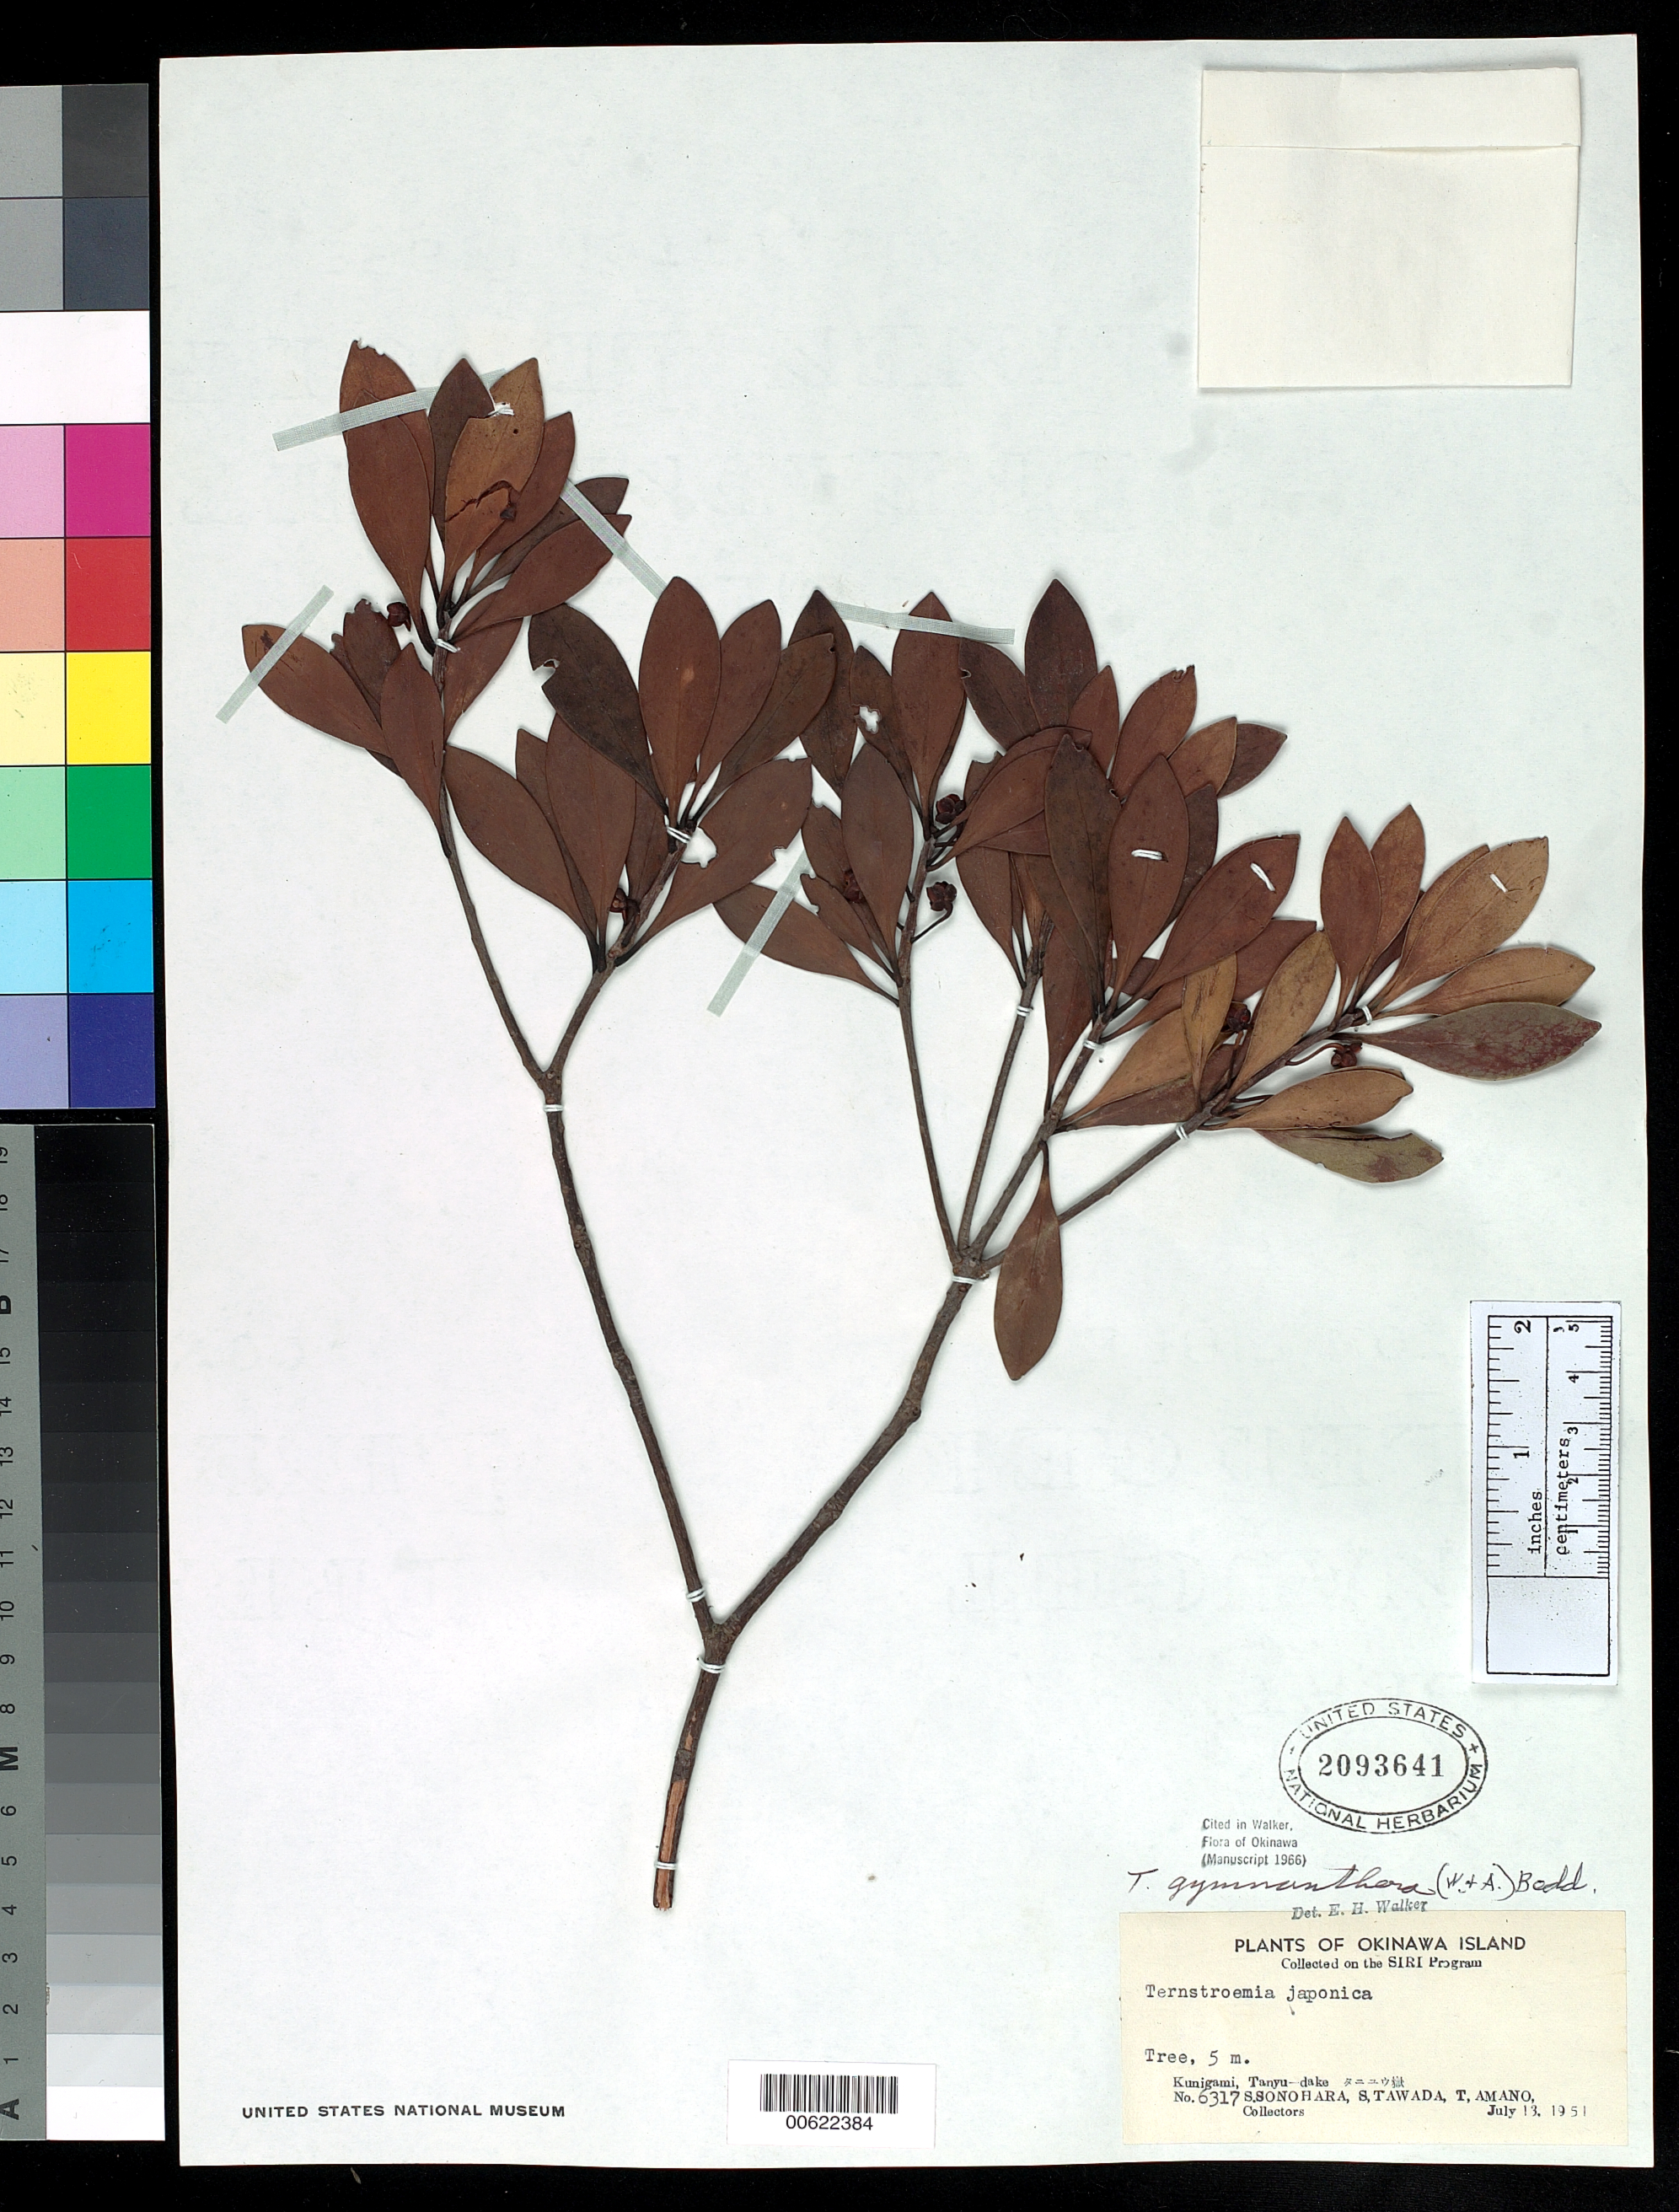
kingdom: Plantae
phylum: Tracheophyta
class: Magnoliopsida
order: Ericales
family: Pentaphylacaceae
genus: Ternstroemia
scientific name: Ternstroemia gymnanthera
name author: (Wight & Arn.) Sprague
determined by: Walker, E. H.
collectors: S. Sonohara, S. Tawada & T. Amano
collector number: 6317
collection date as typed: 13 Jul 1951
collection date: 1951-07-13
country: Japan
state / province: Okinawa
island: Okinawa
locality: Kunigami, Tanyu-dake.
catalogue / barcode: US 2093941